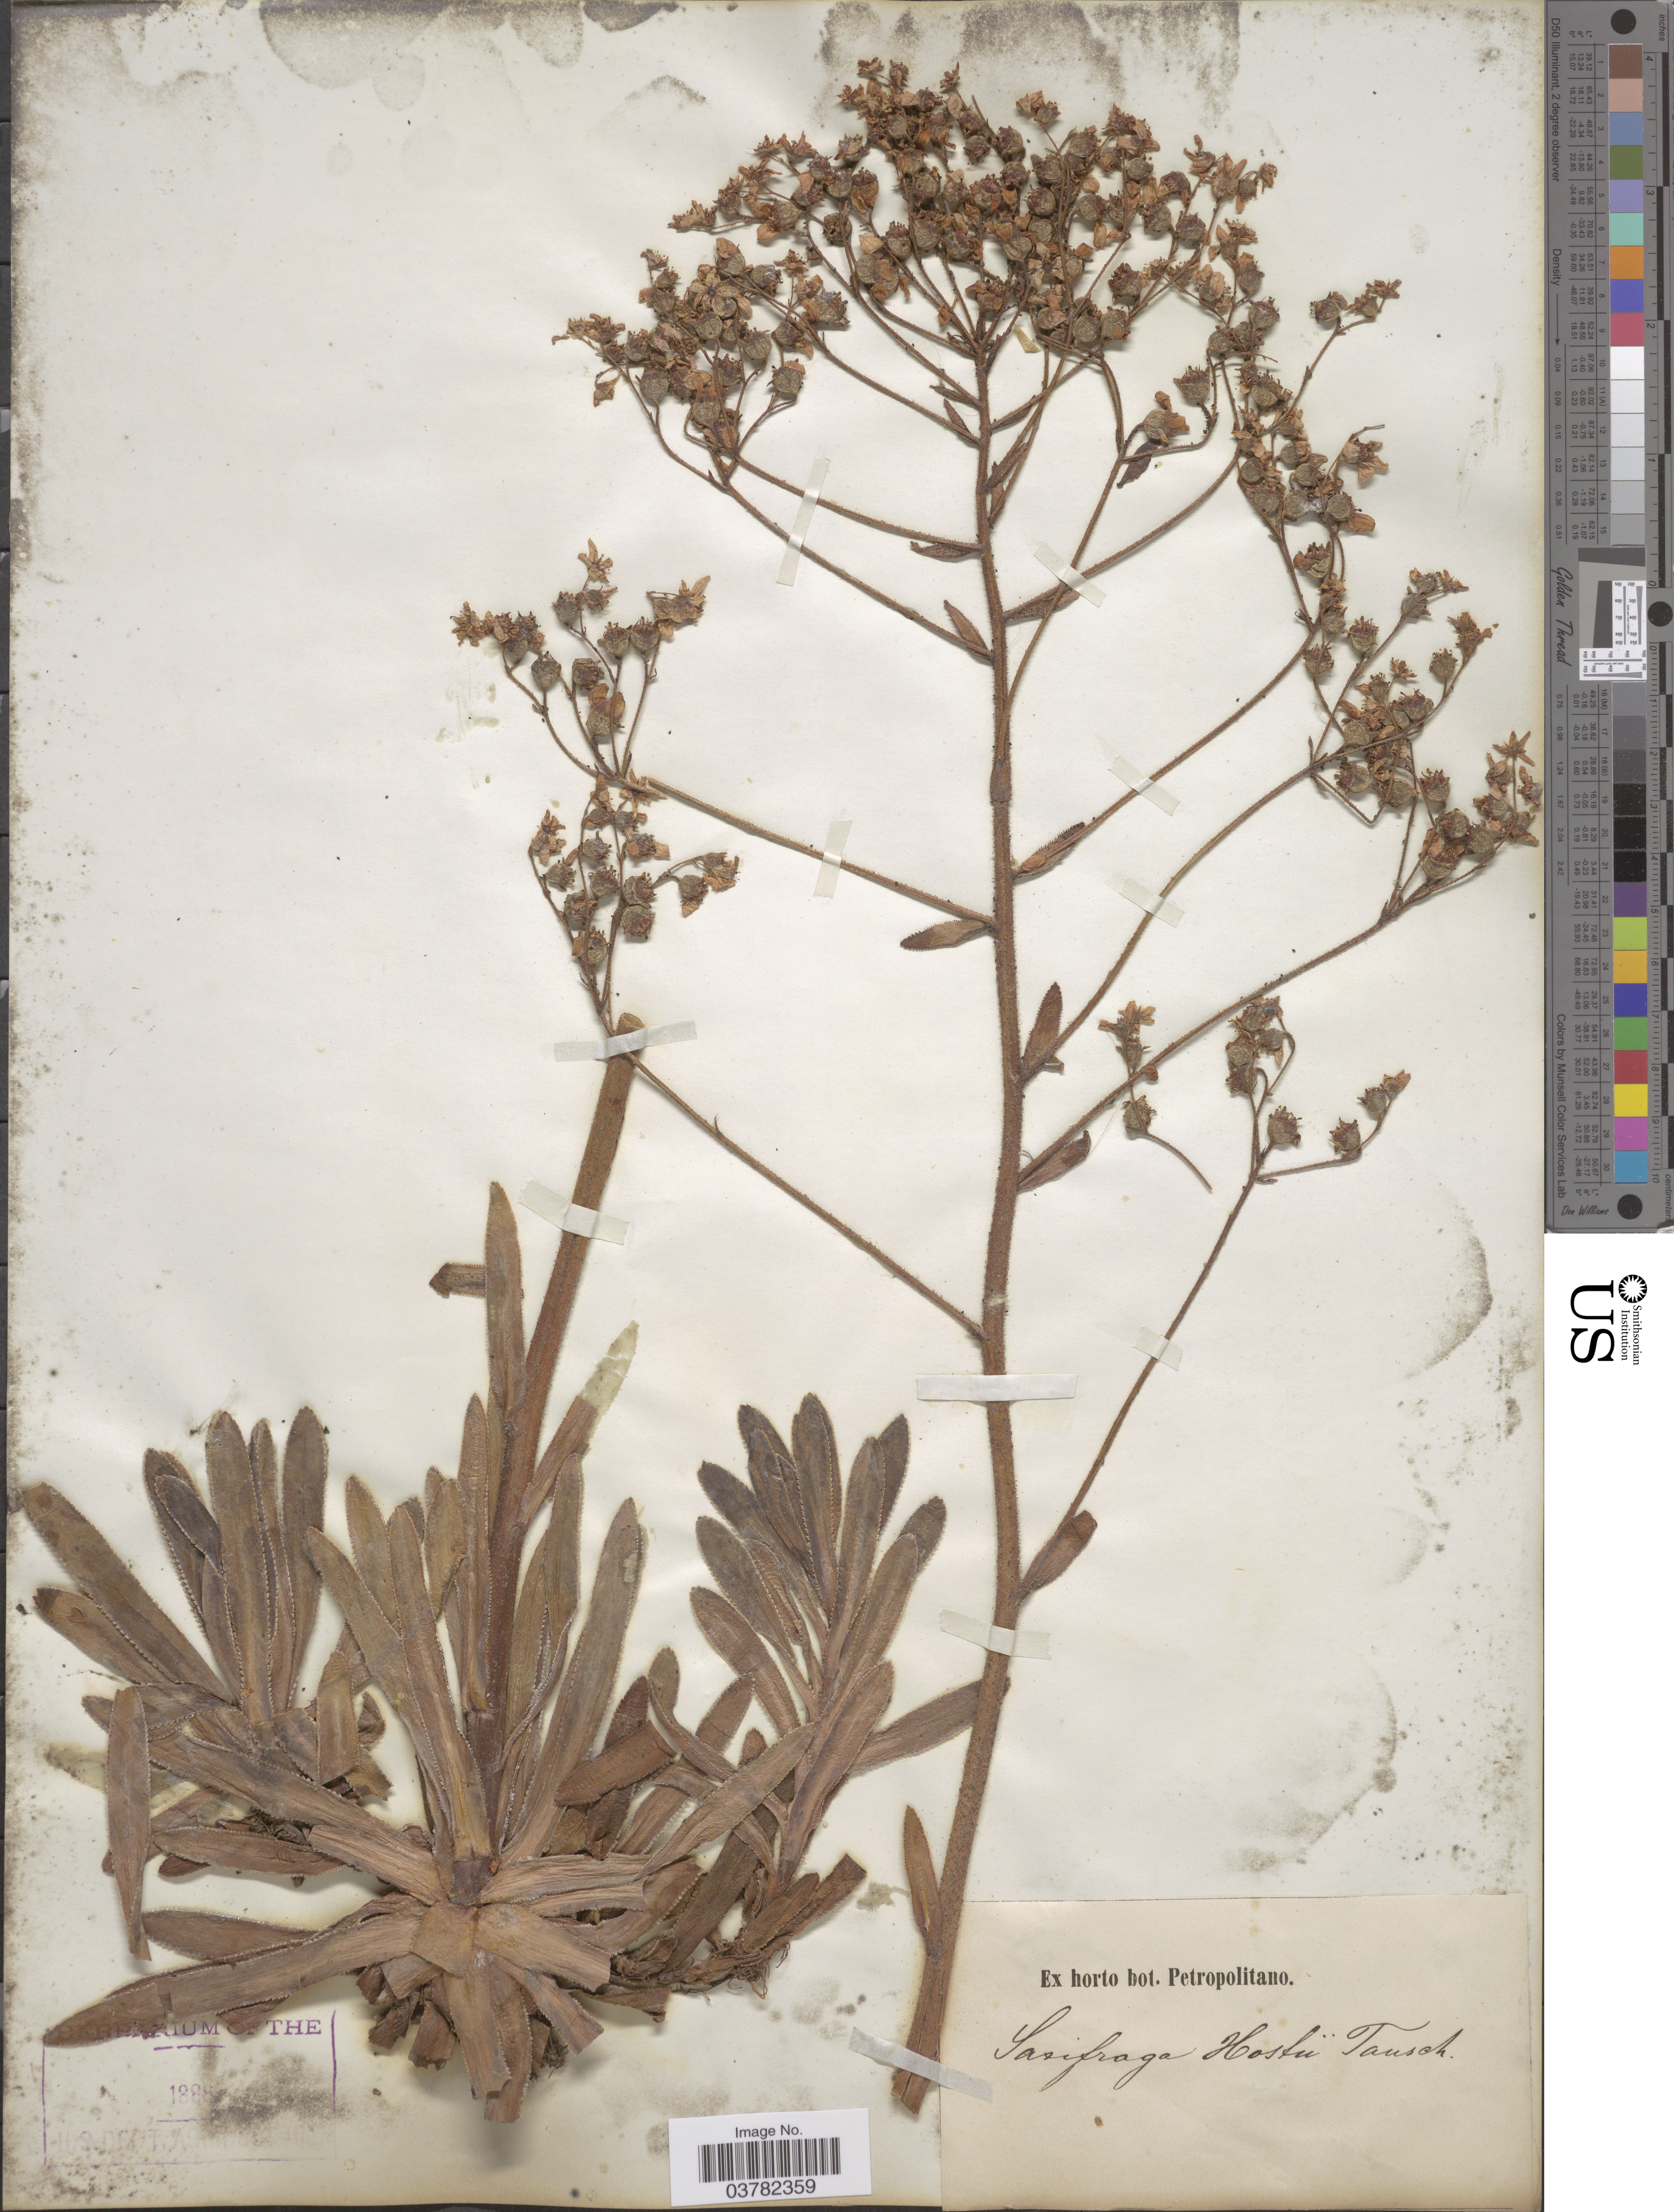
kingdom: Plantae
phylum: Tracheophyta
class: Magnoliopsida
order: Saxifragales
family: Saxifragaceae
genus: Saxifraga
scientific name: Saxifraga hostii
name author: Tausch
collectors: ex Horto Bot. Petropolitano